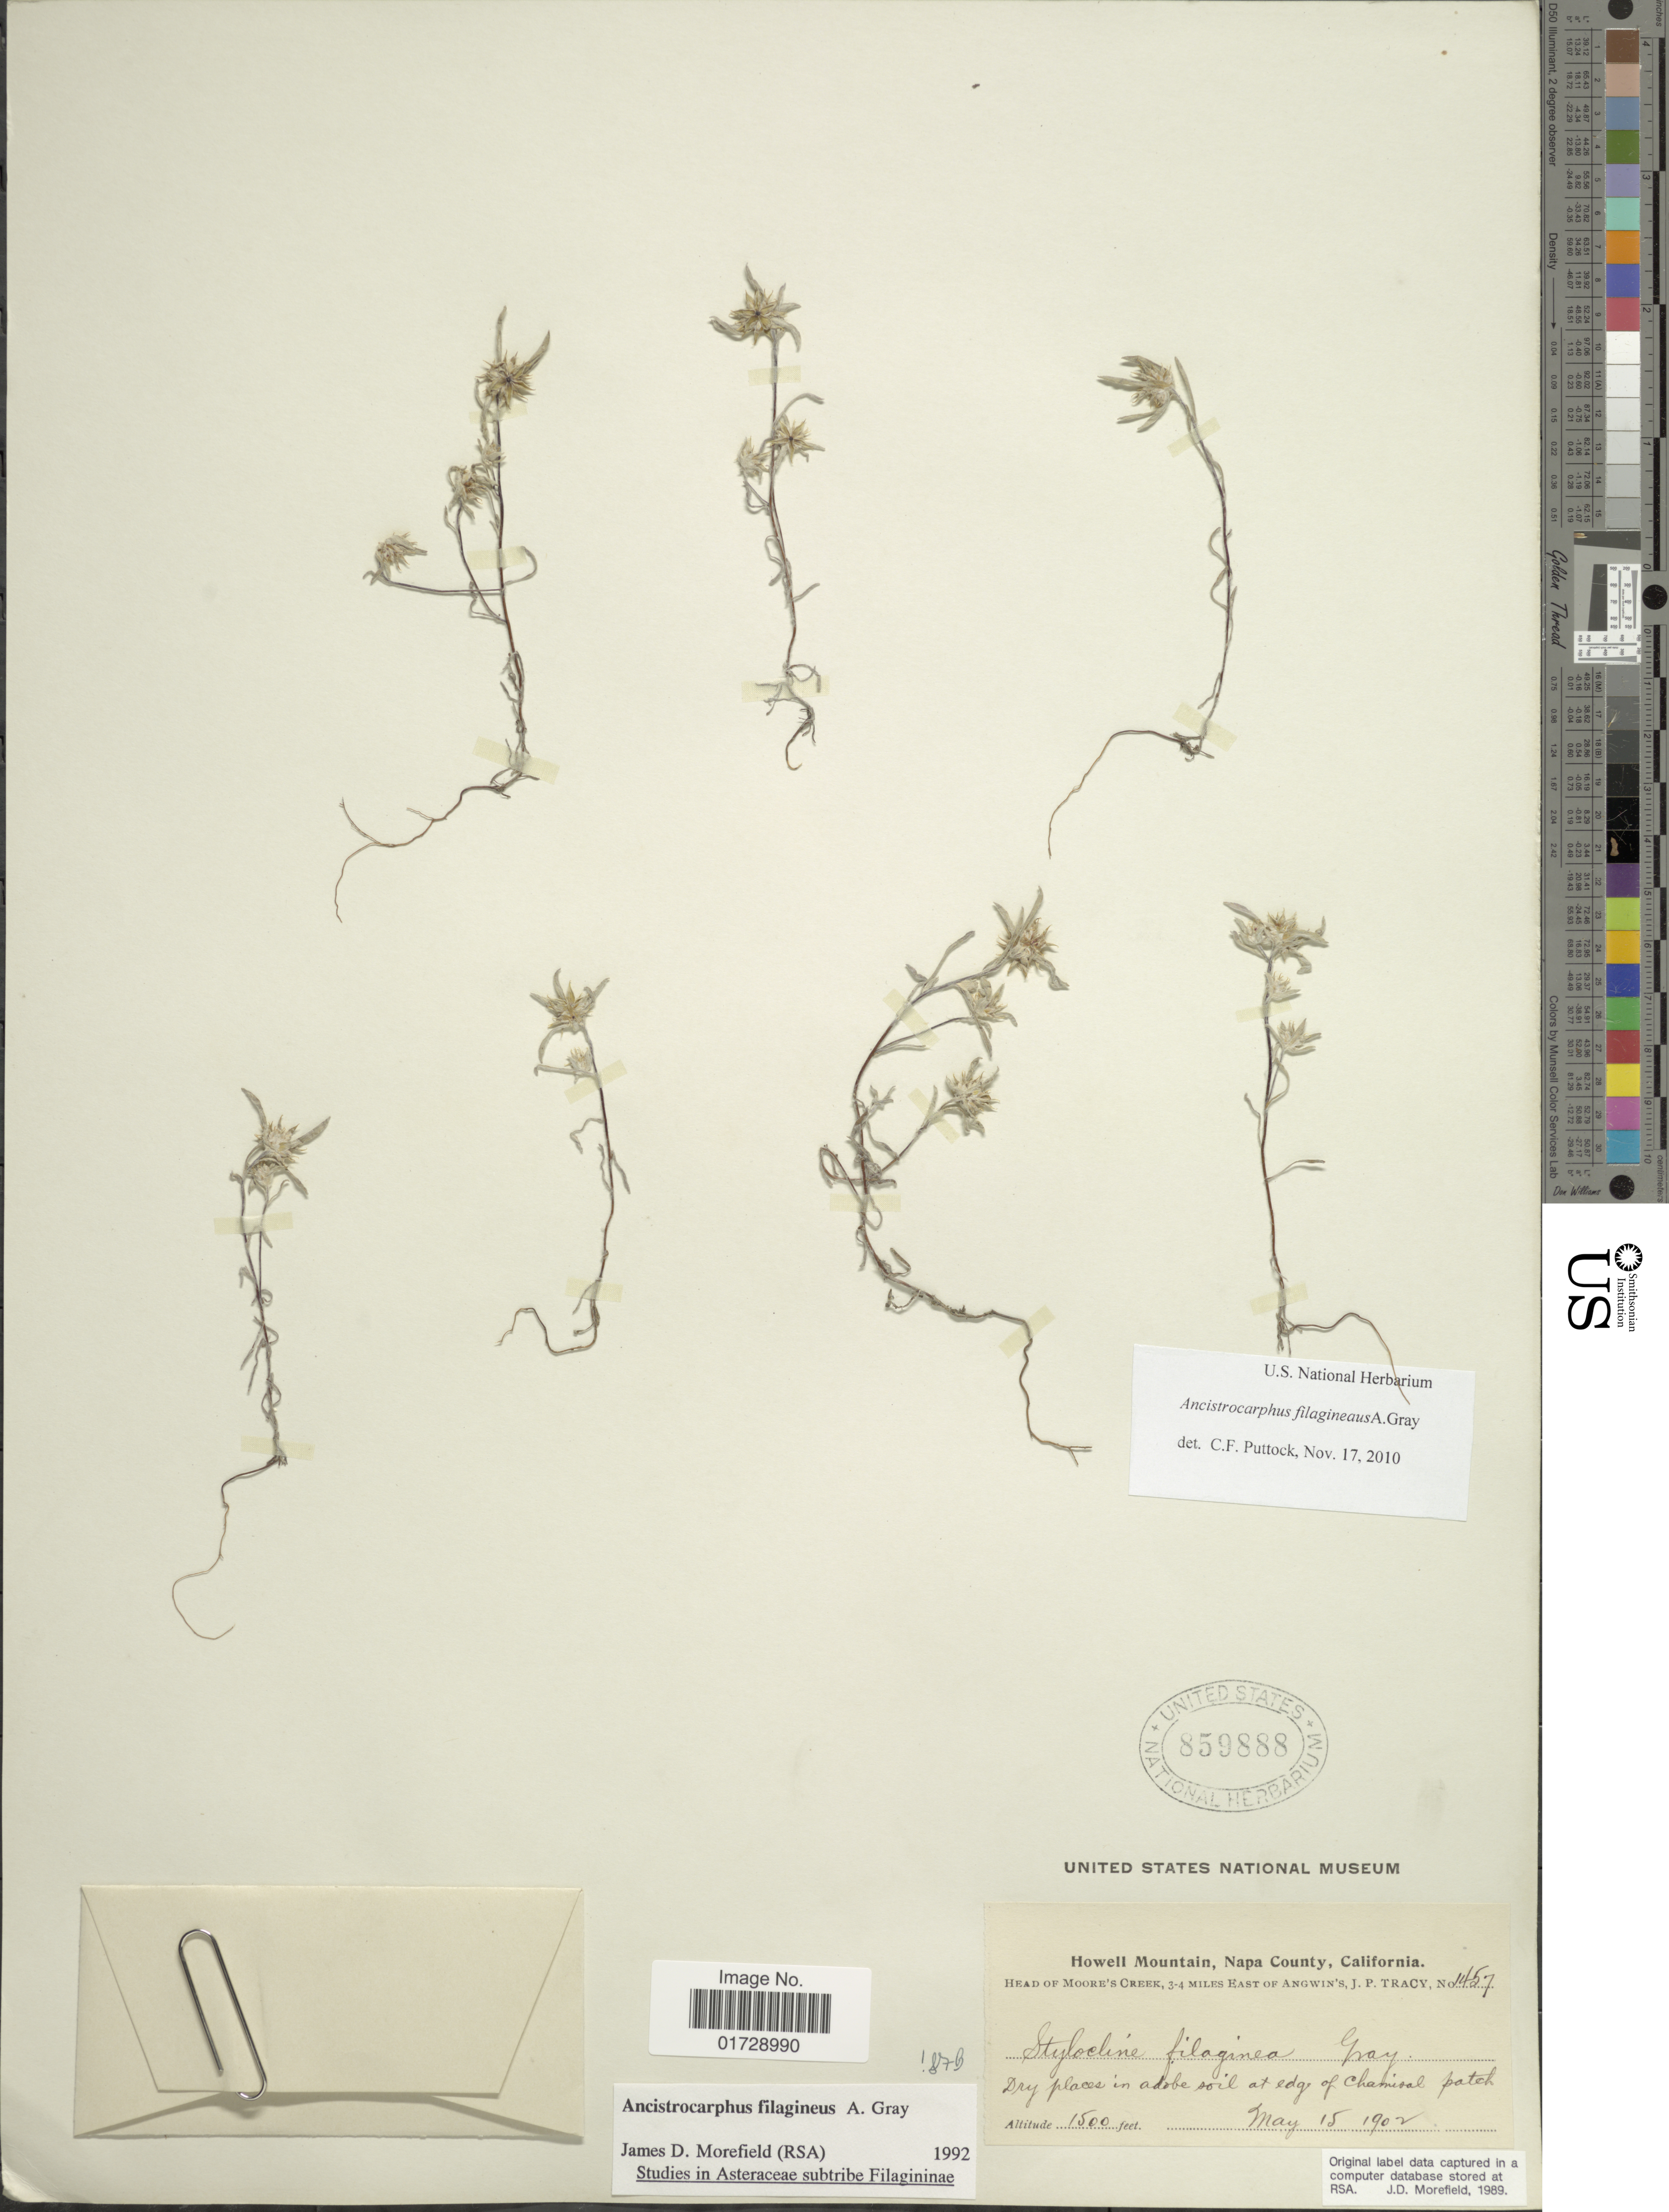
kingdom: Plantae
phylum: Tracheophyta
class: Magnoliopsida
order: Asterales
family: Asteraceae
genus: Stylocline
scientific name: Stylocline filaginea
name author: (A. Gray) A. Gray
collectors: J. Tracy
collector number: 1457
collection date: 1902-05-15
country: United States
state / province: California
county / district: Napa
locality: Howell Mountain, Napa County, Head of Moore's Creek, 3-4 miles east of Angwin's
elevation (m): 457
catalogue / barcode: US 859888